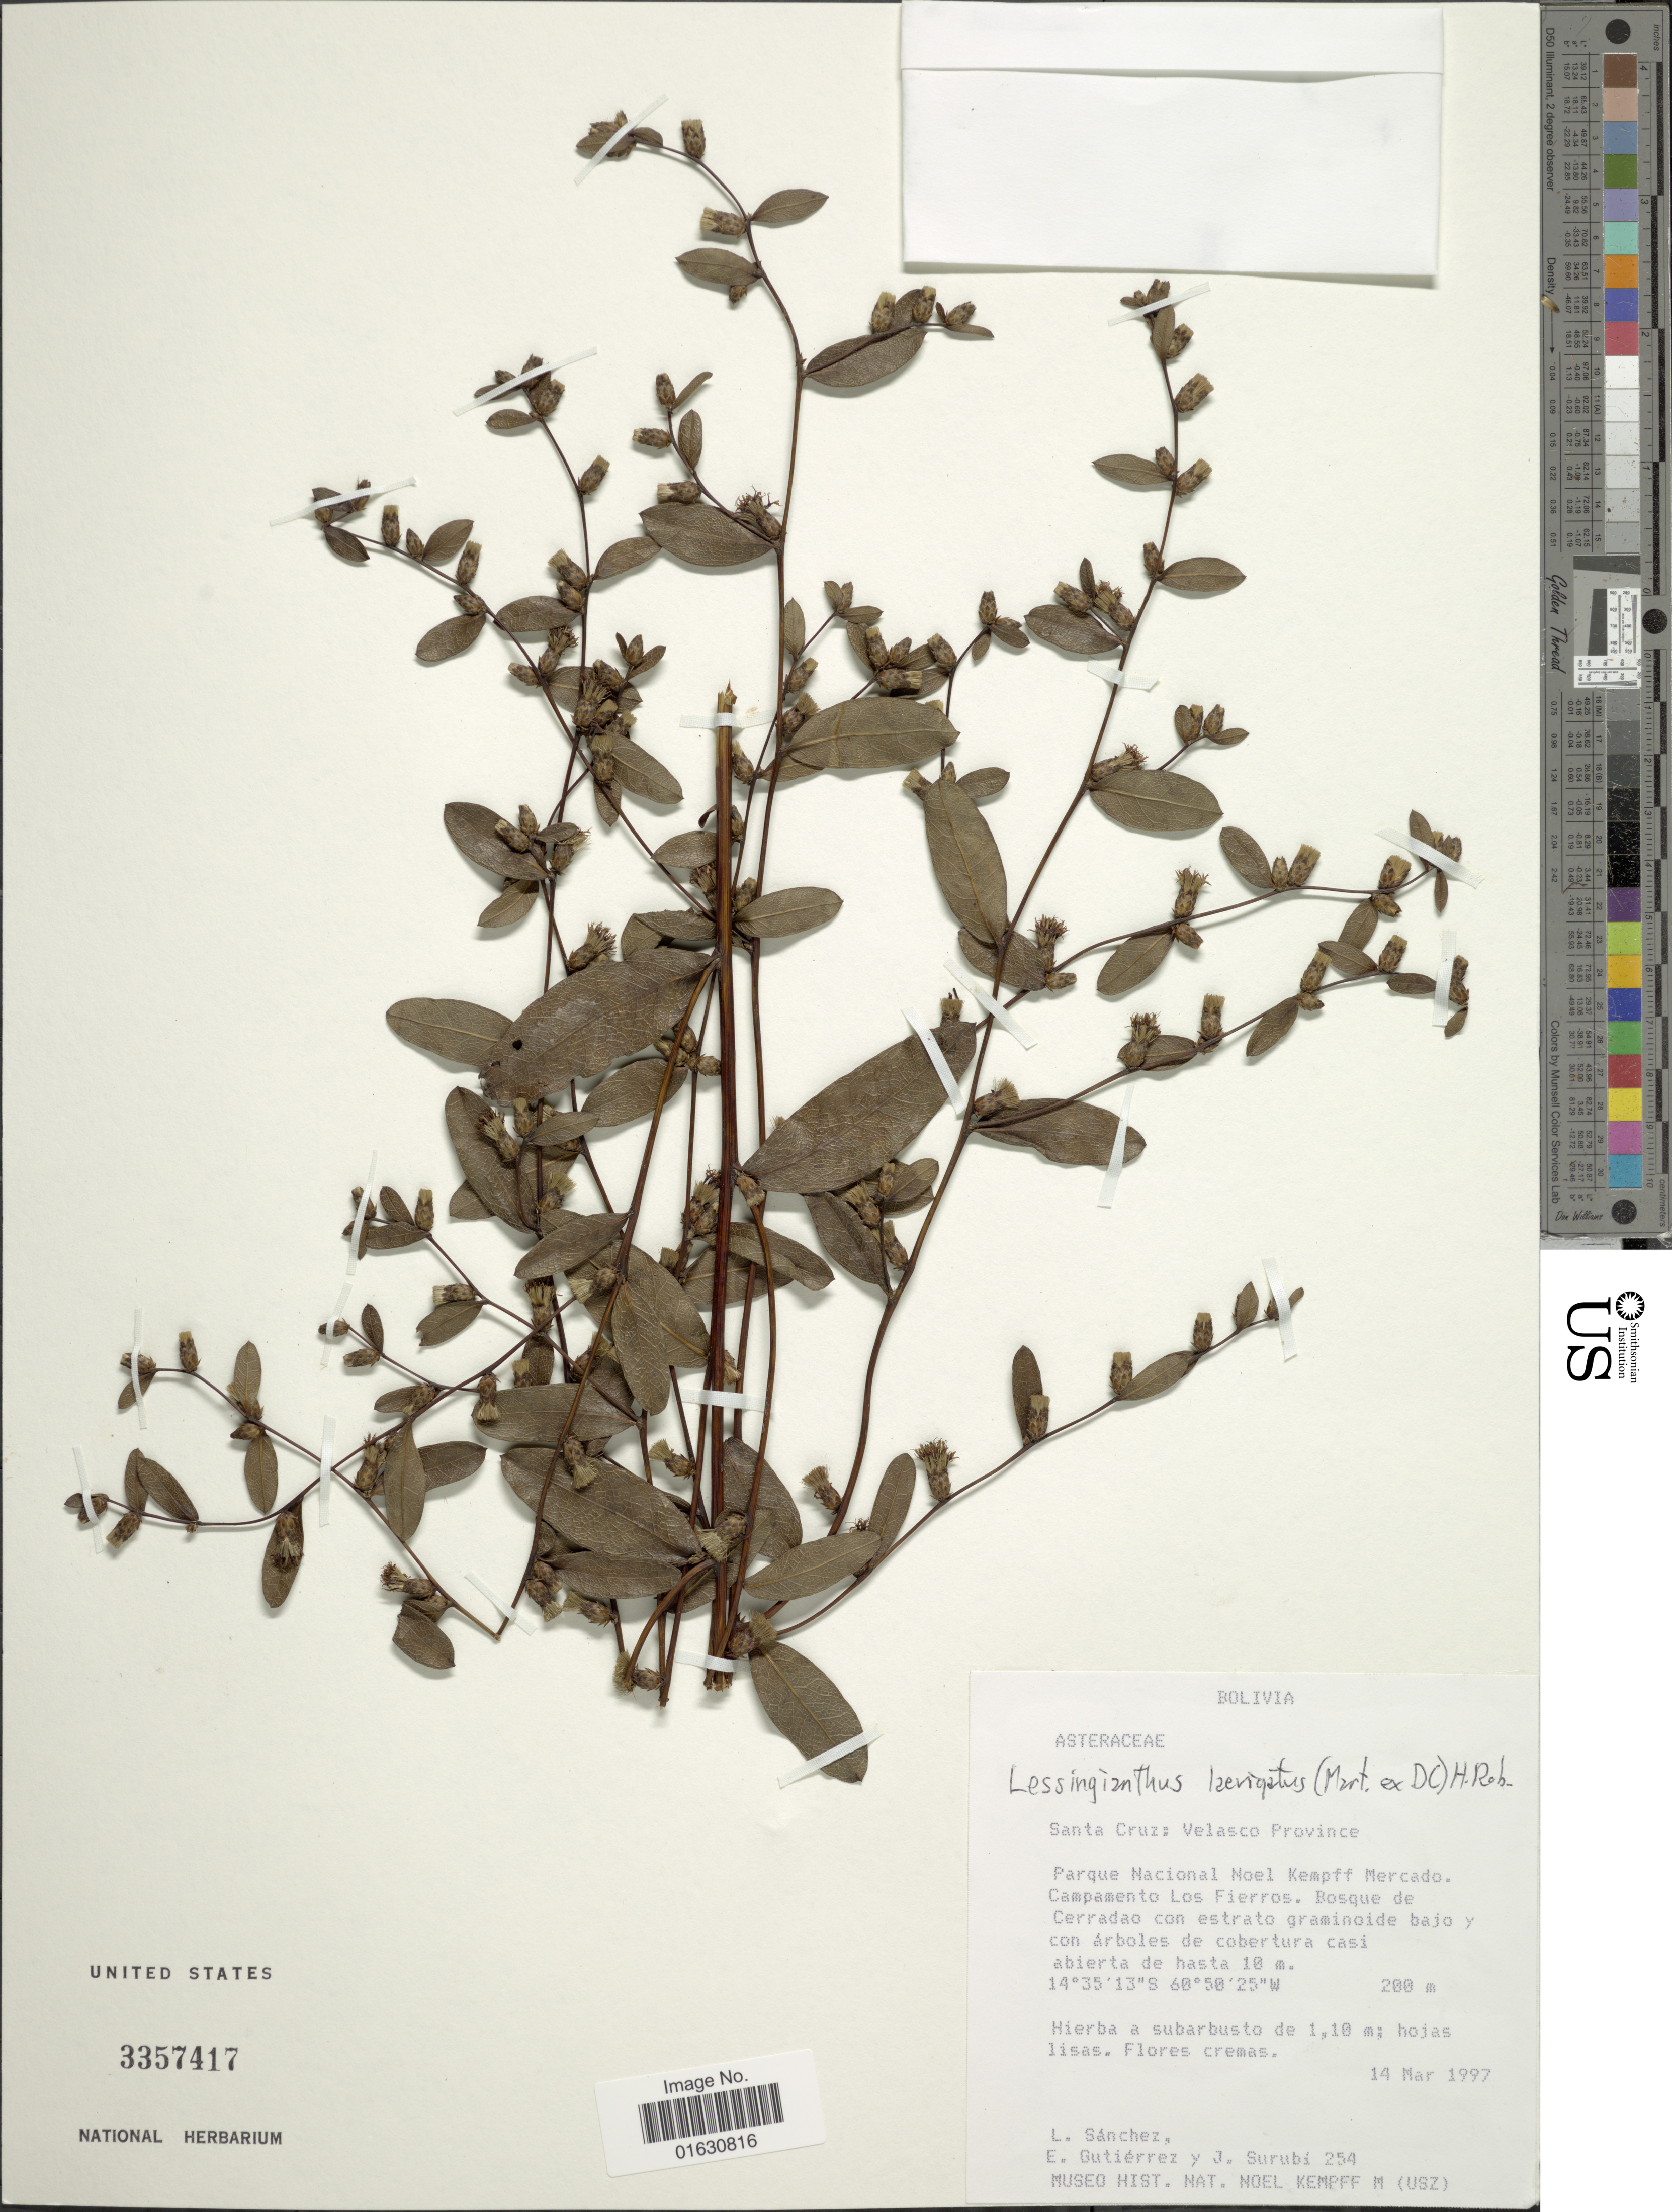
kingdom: Plantae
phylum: Tracheophyta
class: Magnoliopsida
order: Asterales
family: Asteraceae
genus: Lessingianthus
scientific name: Lessingianthus laevigatus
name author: (Mart. ex DC.) H. Rob.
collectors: L. Sanchez, E. Gutiérrez & J. Surubí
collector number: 254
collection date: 1997-03-14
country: Bolivia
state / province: Santa Cruz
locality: Velasco Province, Parque Nacional Noel kempff Mercado. Campamento Los Fierros. Bosque de Cerradao con estrato graminoide bajo y con árboles de cobertura casi abierta de hasta 10 m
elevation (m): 200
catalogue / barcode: US 3357417